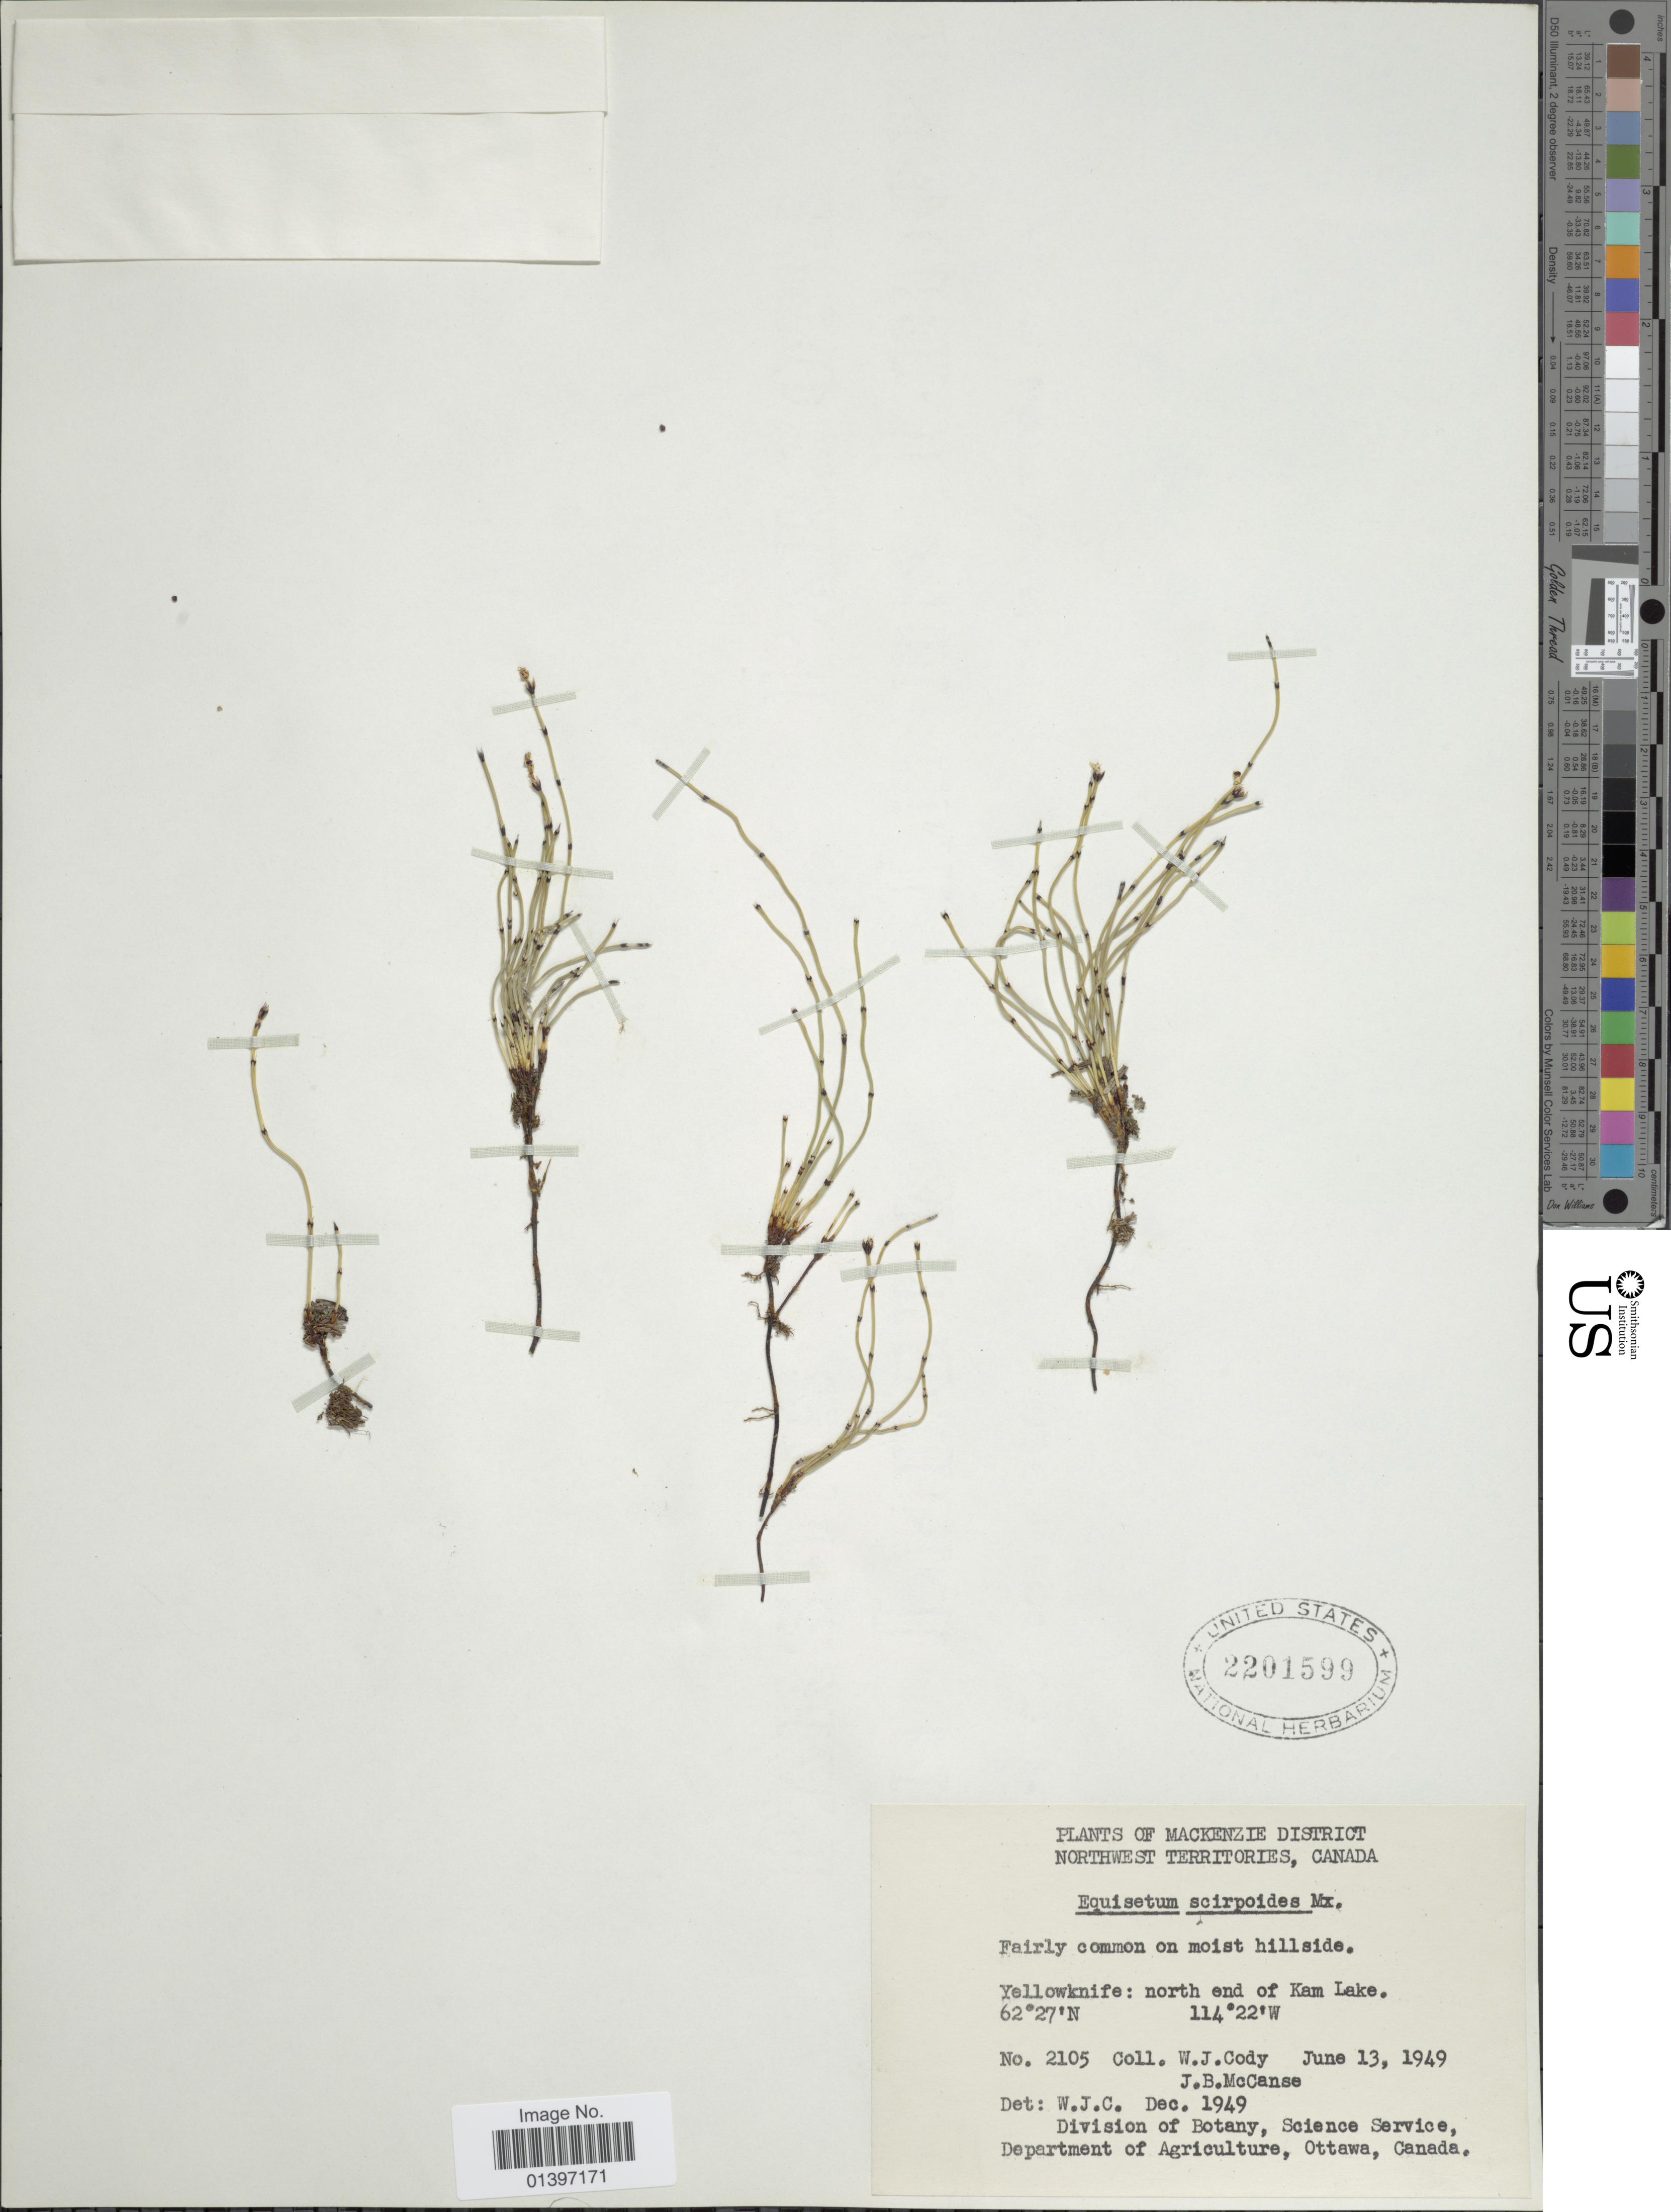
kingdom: Plantae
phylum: Tracheophyta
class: Polypodiopsida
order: Equisetales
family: Equisetaceae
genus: Equisetum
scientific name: Equisetum scirpoides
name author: Michx.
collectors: W. Cody & J. McCanse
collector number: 2105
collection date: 1949-06-13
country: Canada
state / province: Northwest Territories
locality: Mackenzie District, Northwest Territories, Yellowknife: north end of Kam Lake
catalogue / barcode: US 2201599